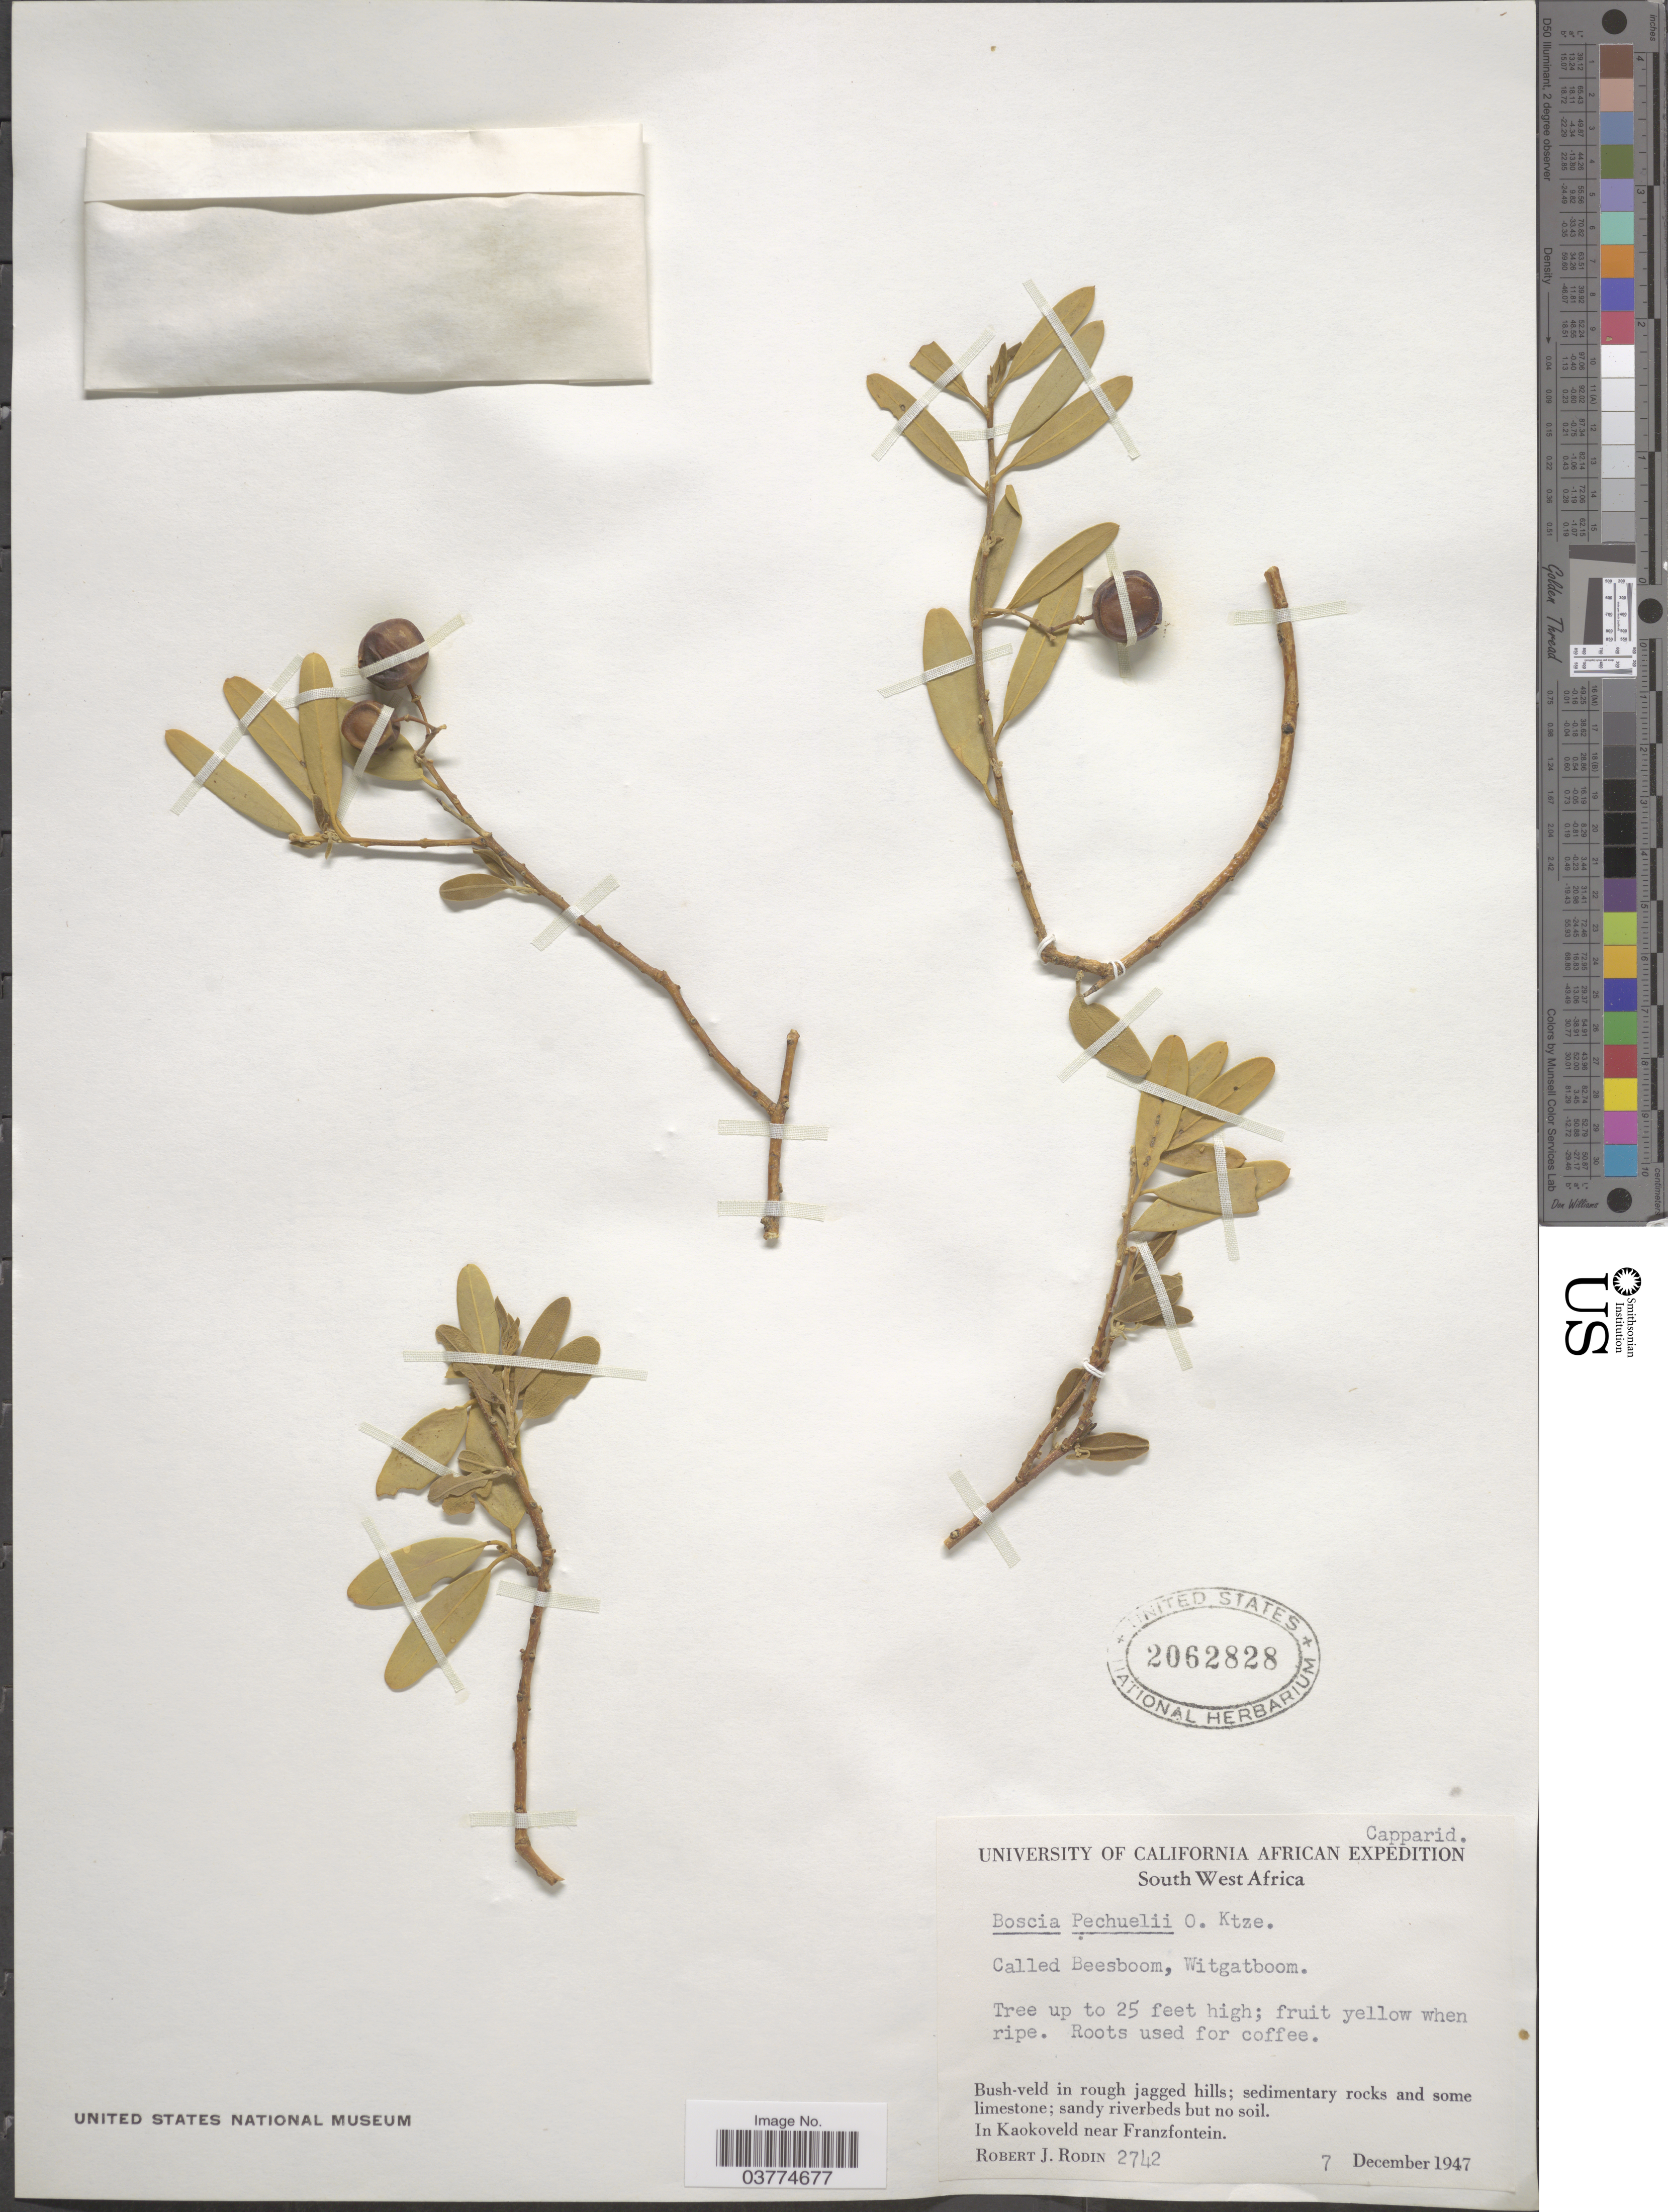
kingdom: Plantae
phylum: Tracheophyta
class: Magnoliopsida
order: Brassicales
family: Capparaceae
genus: Boscia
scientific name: Boscia pechuelii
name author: Kuntze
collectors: R. J. Rodin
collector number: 2742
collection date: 1947-12-07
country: Namibia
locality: South West Africa. In Kaokoveld near Franzfontein.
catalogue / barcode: US 2062828